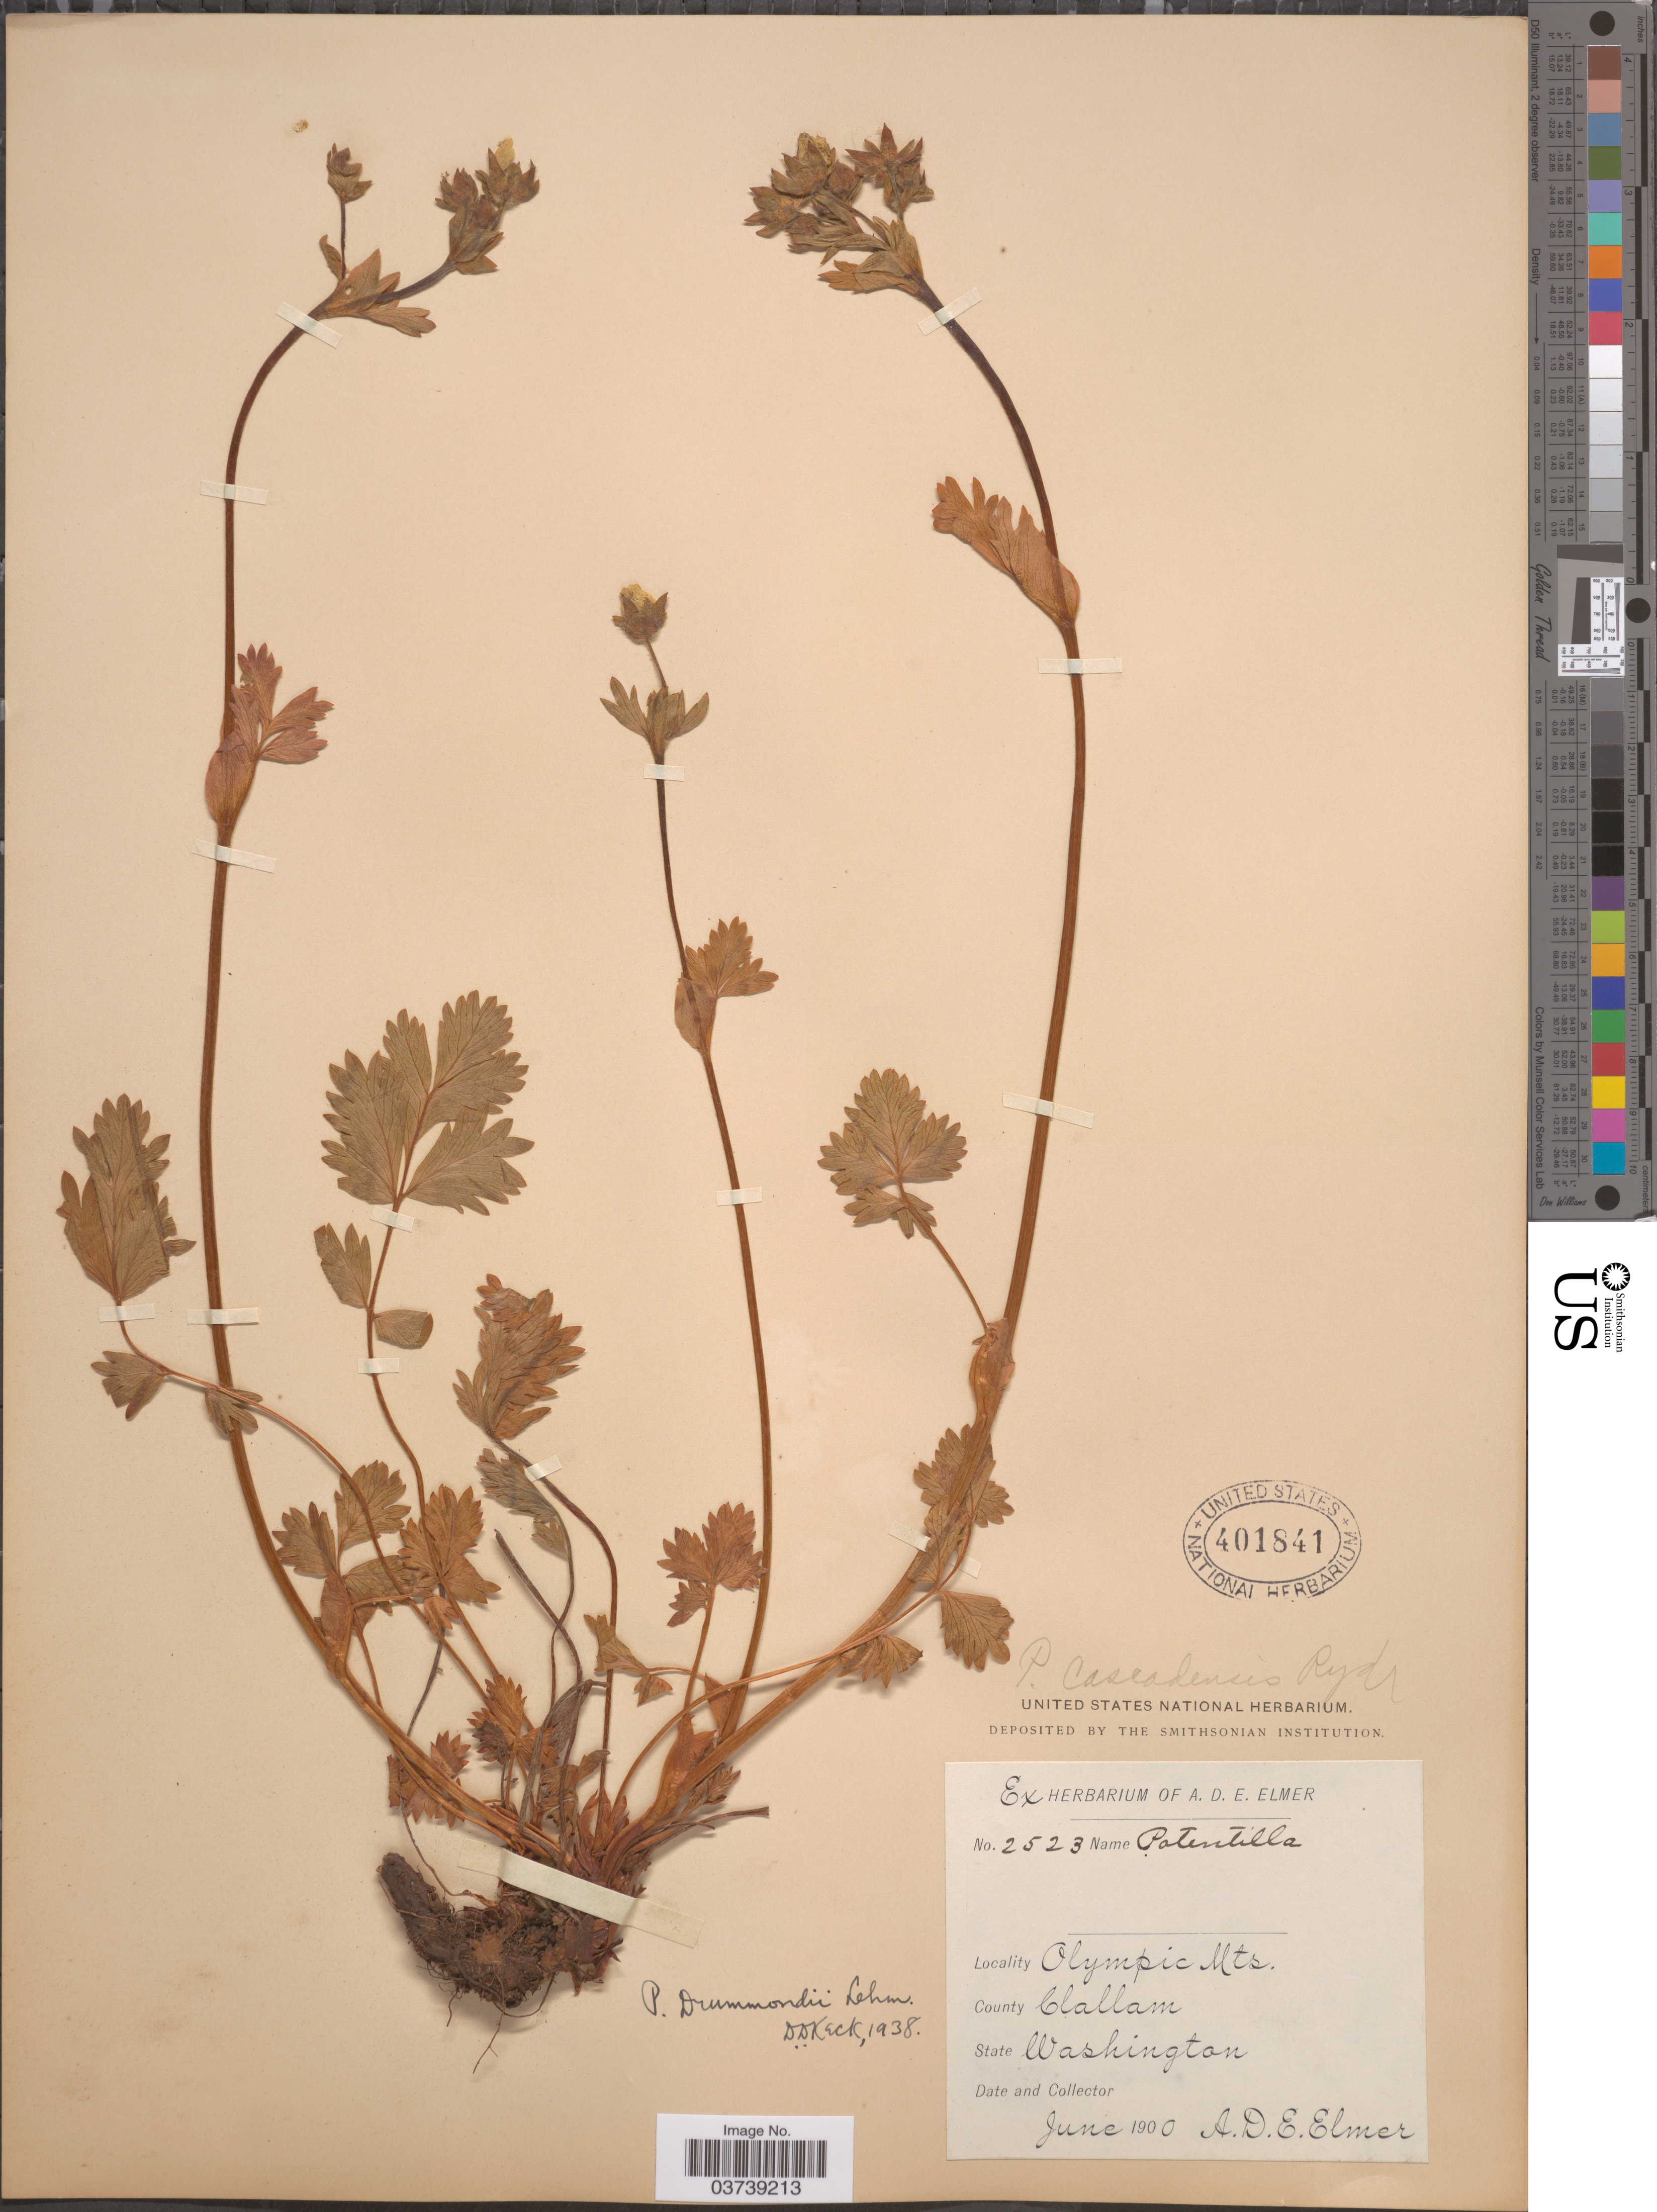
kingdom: Plantae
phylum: Tracheophyta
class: Magnoliopsida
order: Rosales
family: Rosaceae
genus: Potentilla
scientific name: Potentilla drummondii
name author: Lehm.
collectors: A. D. E. Elmer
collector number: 2523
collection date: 1900-06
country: United States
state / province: Washington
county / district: Clallam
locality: Olympic Mts. County Clallam.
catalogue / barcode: US 401841